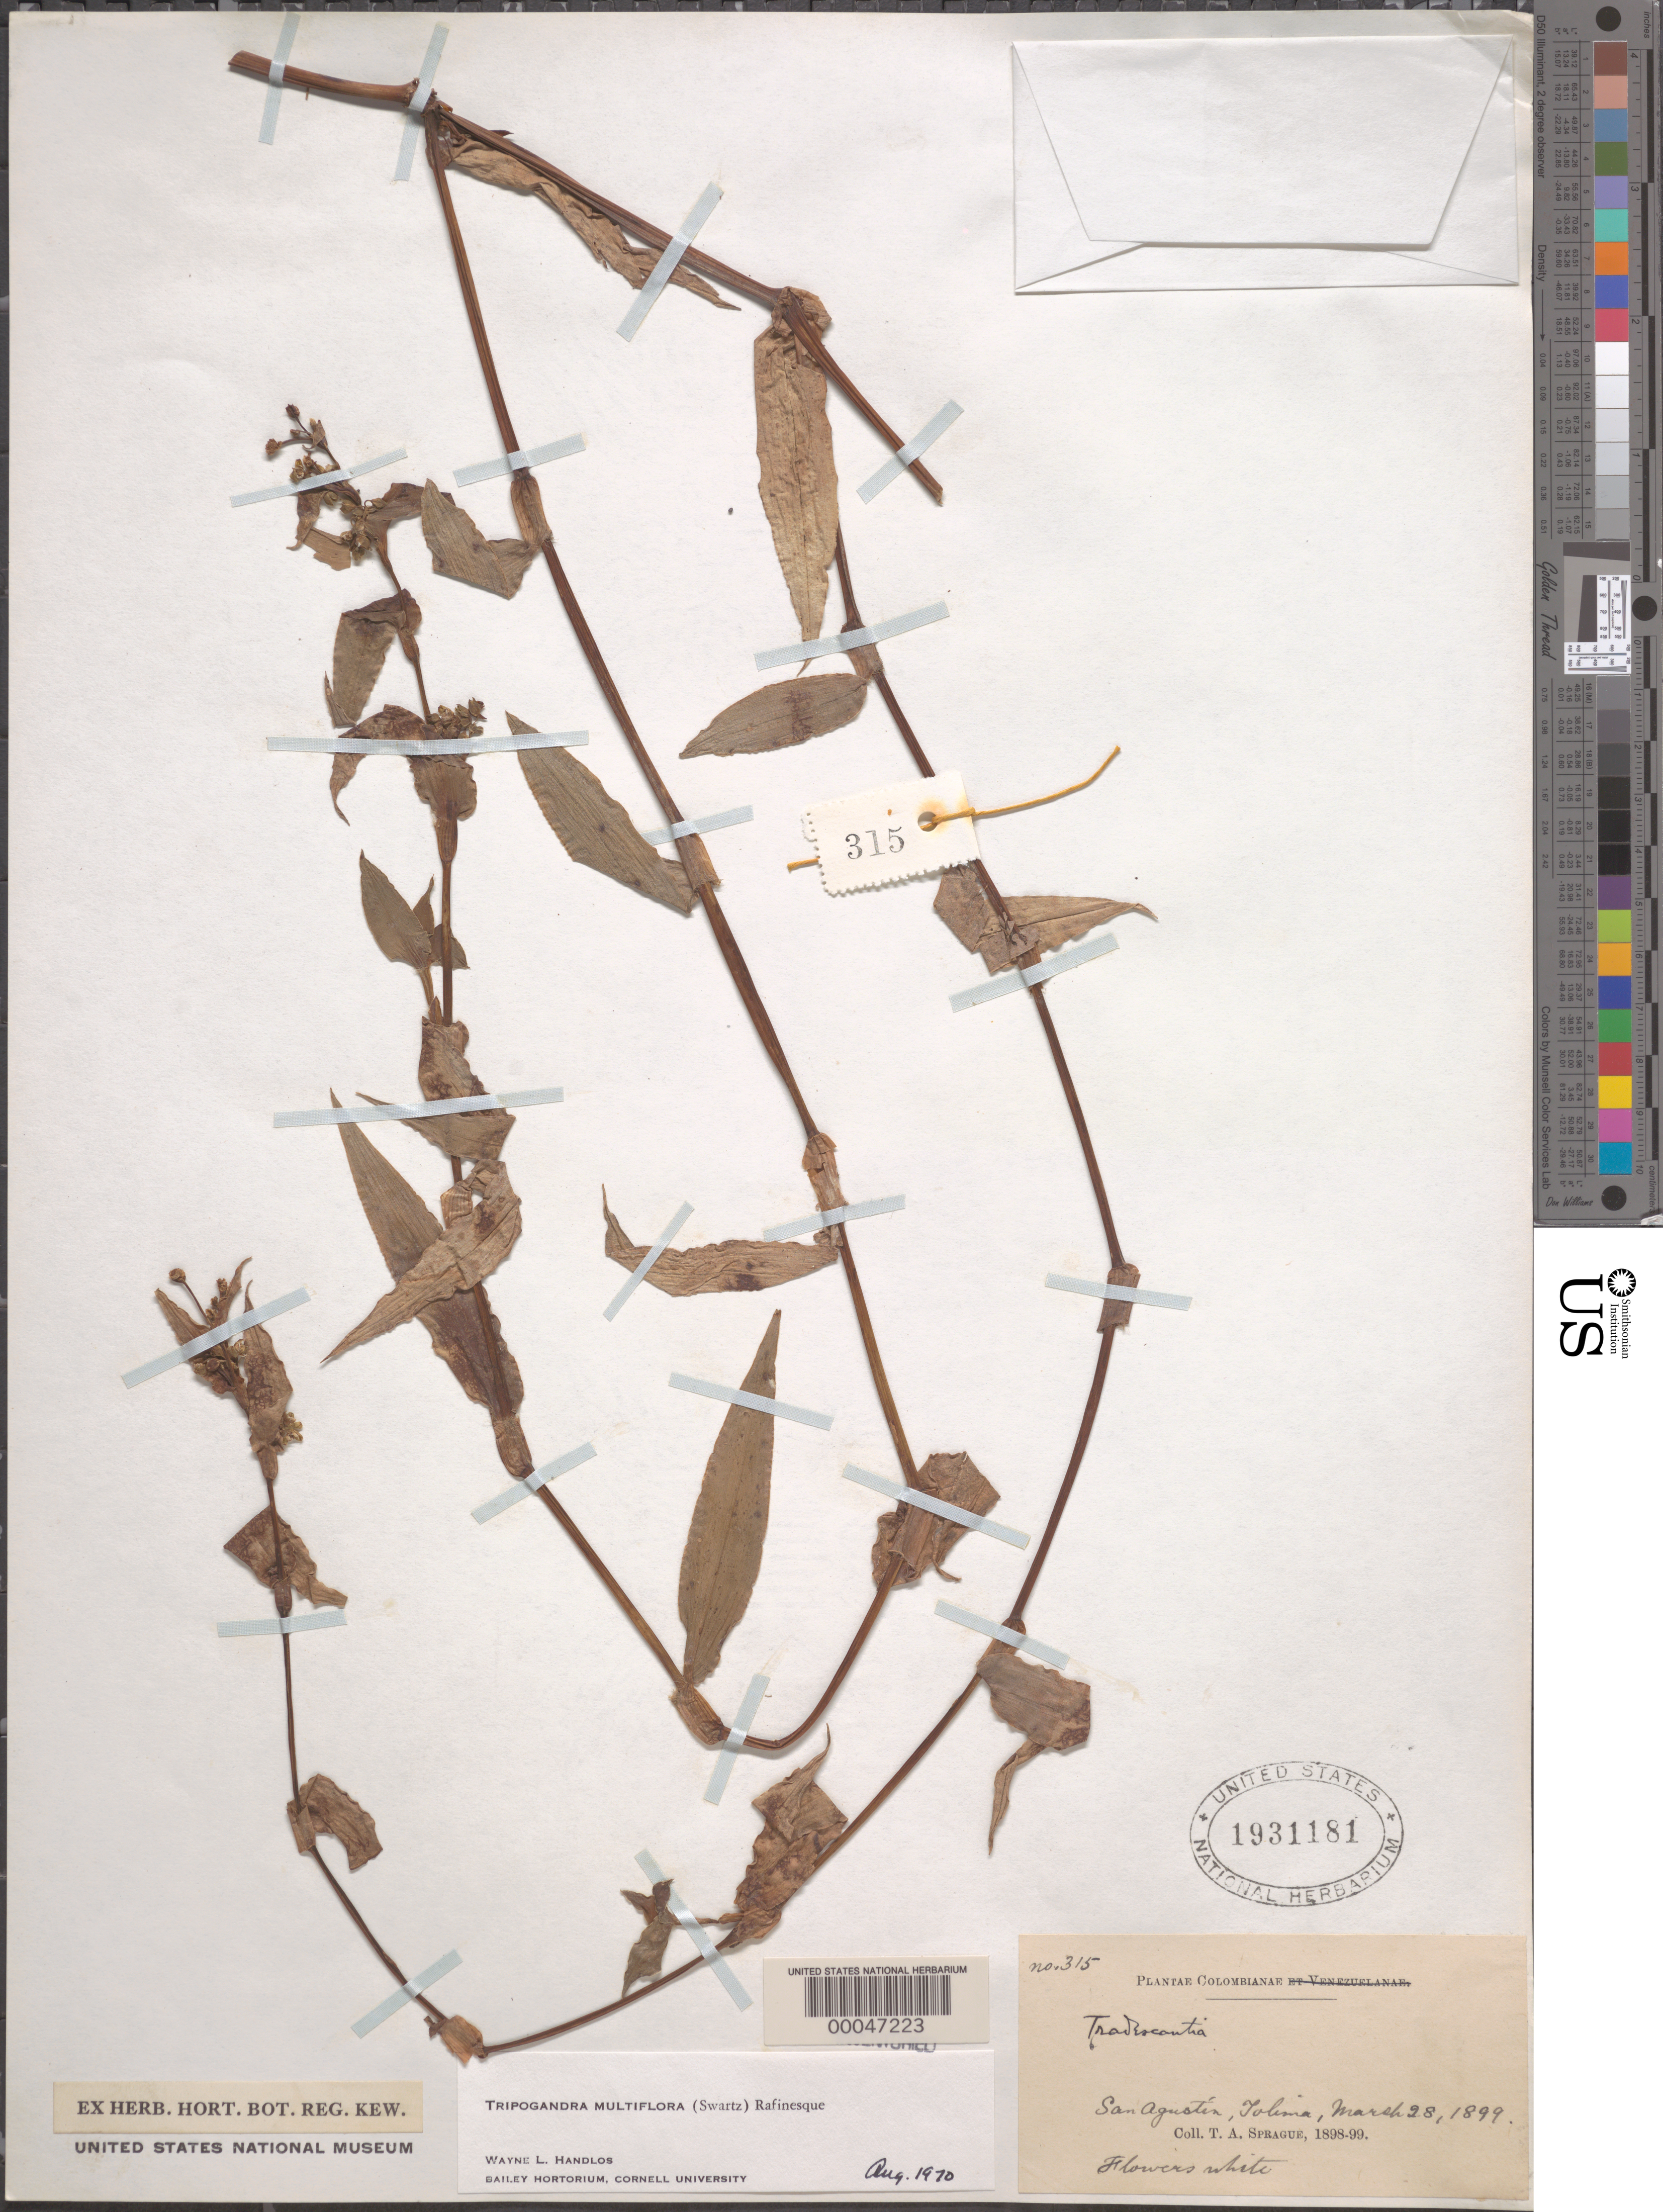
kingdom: Plantae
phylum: Tracheophyta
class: Liliopsida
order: Commelinales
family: Commelinaceae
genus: Tripogandra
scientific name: Tripogandra multiflora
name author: (Sw.) Raf.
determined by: Handlos, W. L.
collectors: T. A. Sprague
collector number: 315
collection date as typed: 28 Mar 1899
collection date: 1899-03-28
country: Colombia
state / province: Tolima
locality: San Agustin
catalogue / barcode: US 1931181